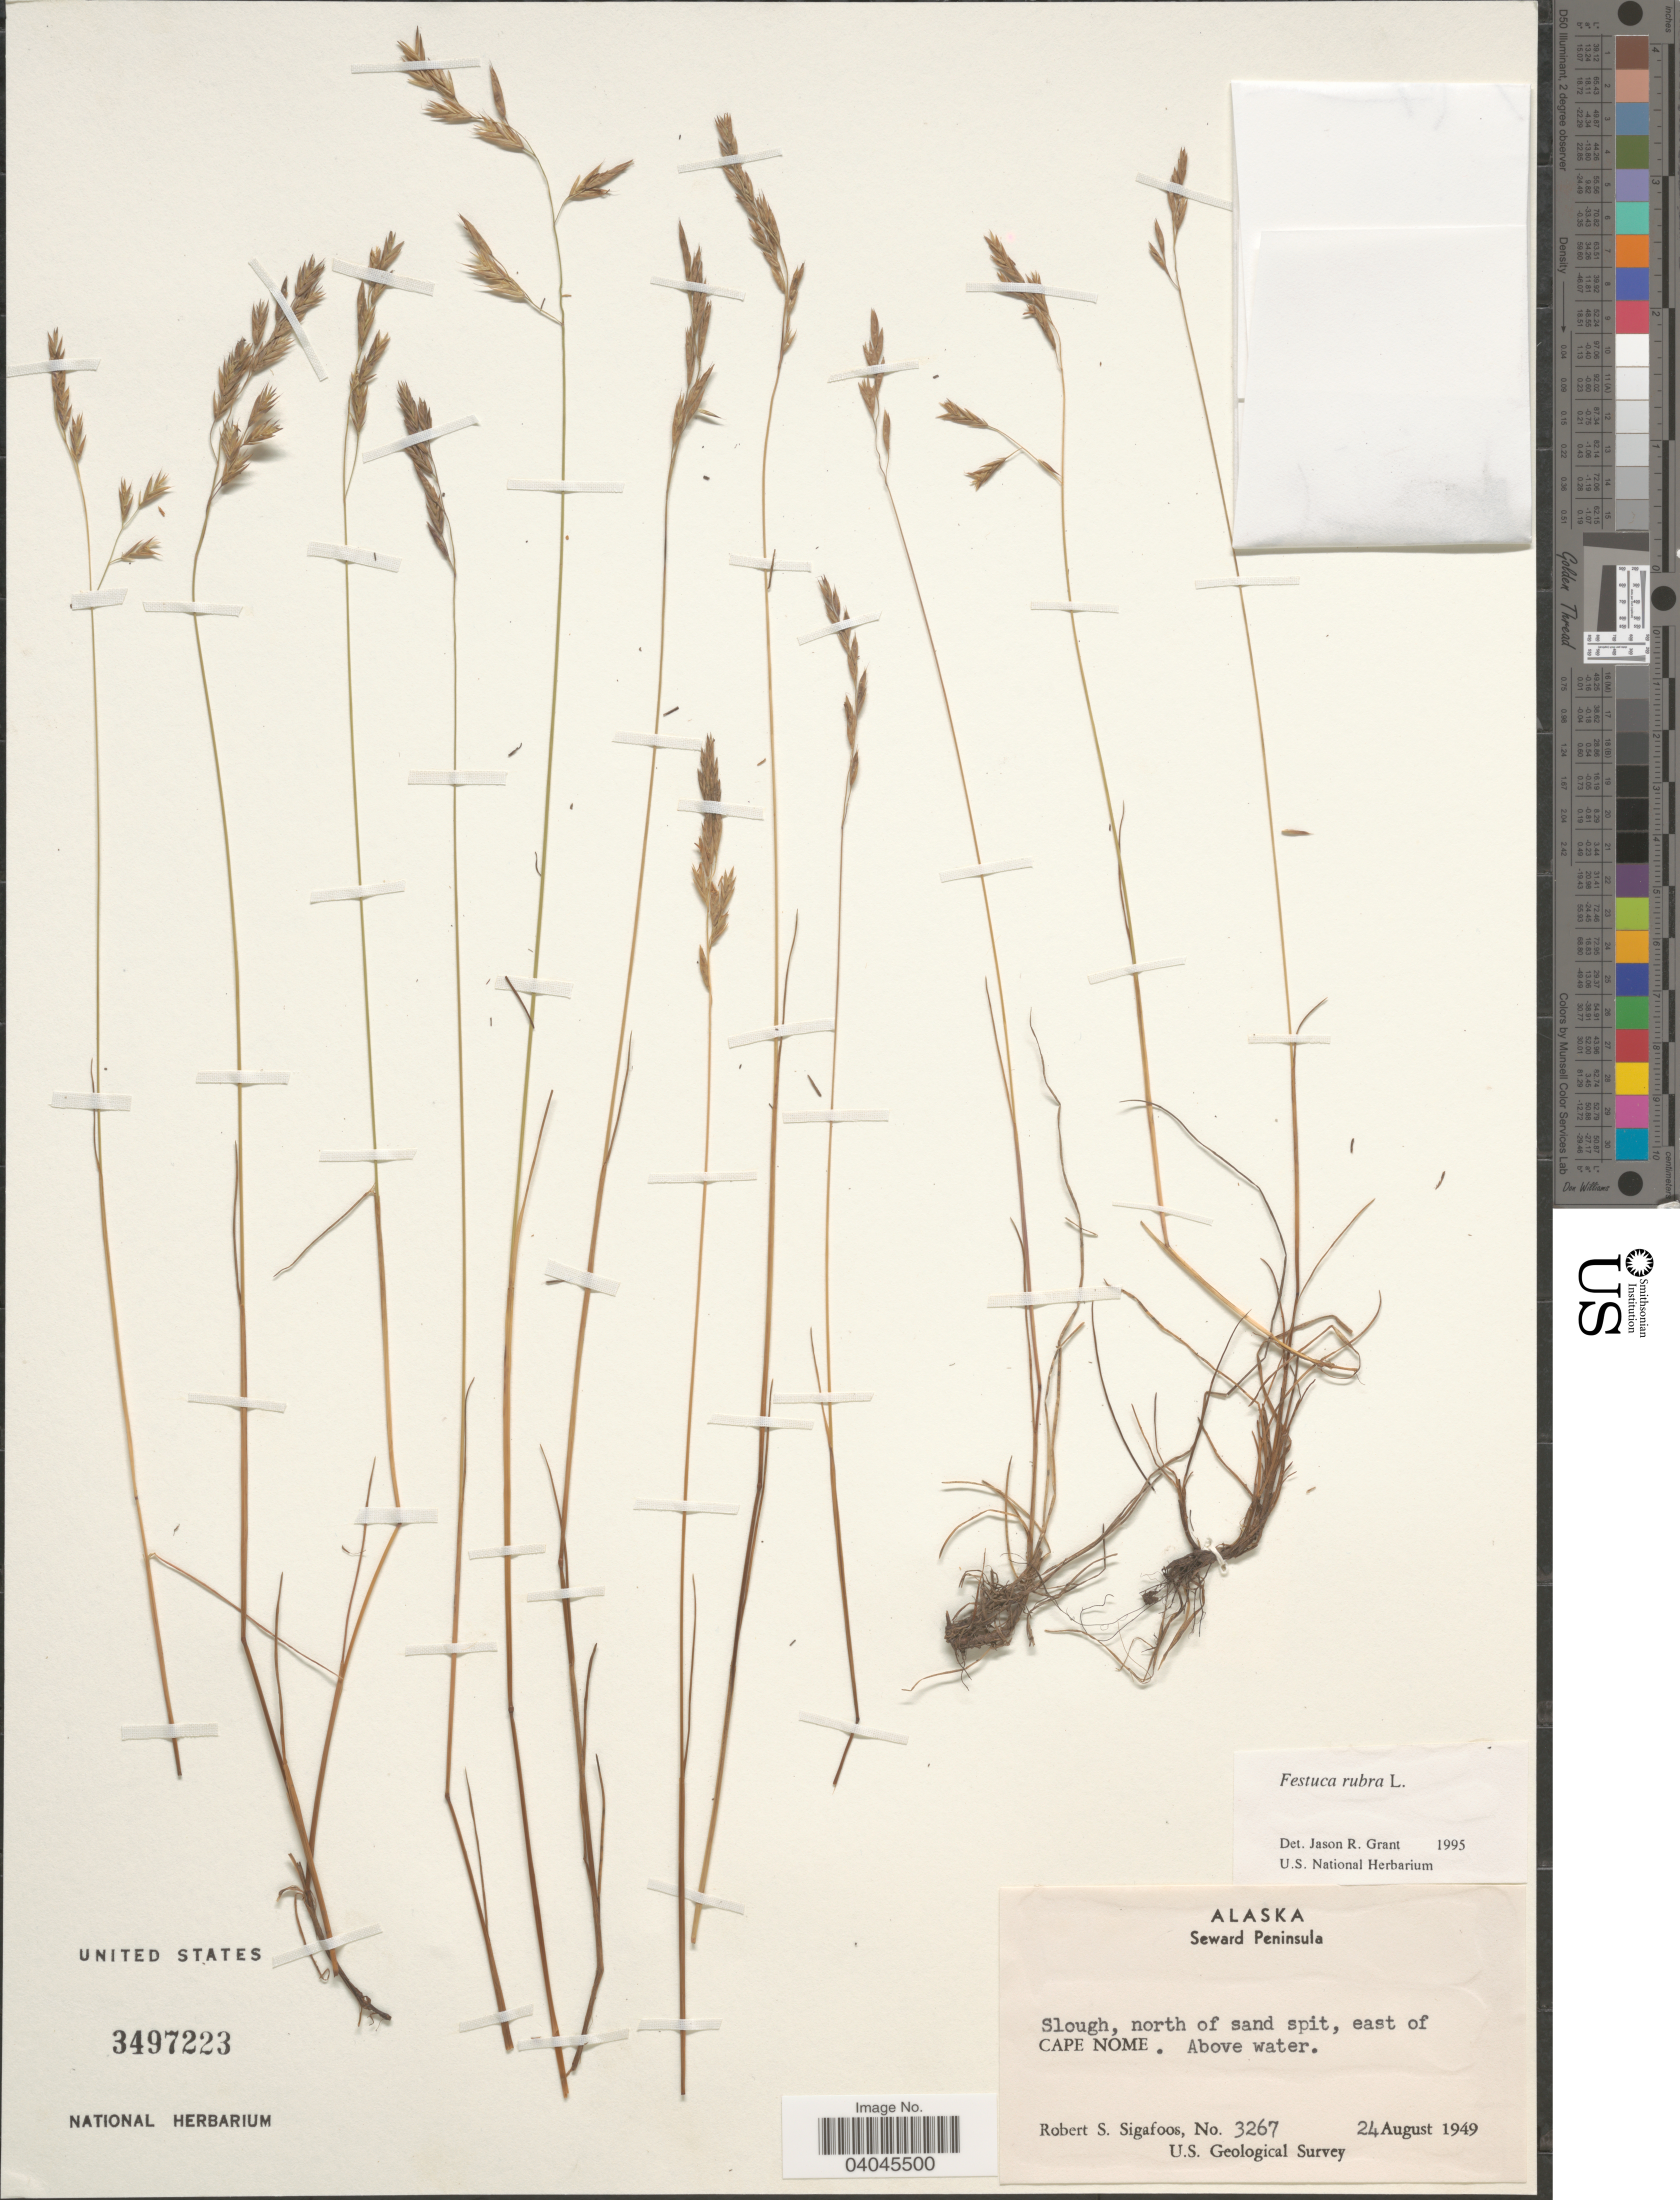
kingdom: Plantae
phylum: Tracheophyta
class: Liliopsida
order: Poales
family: Poaceae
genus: Festuca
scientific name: Festuca rubra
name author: L.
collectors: R. Sigafoos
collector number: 3267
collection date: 1949-08-24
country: United States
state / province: Alaska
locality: Seward Peninsula. Slough, north of sand pit, east of Cape Nome.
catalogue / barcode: US 3497223